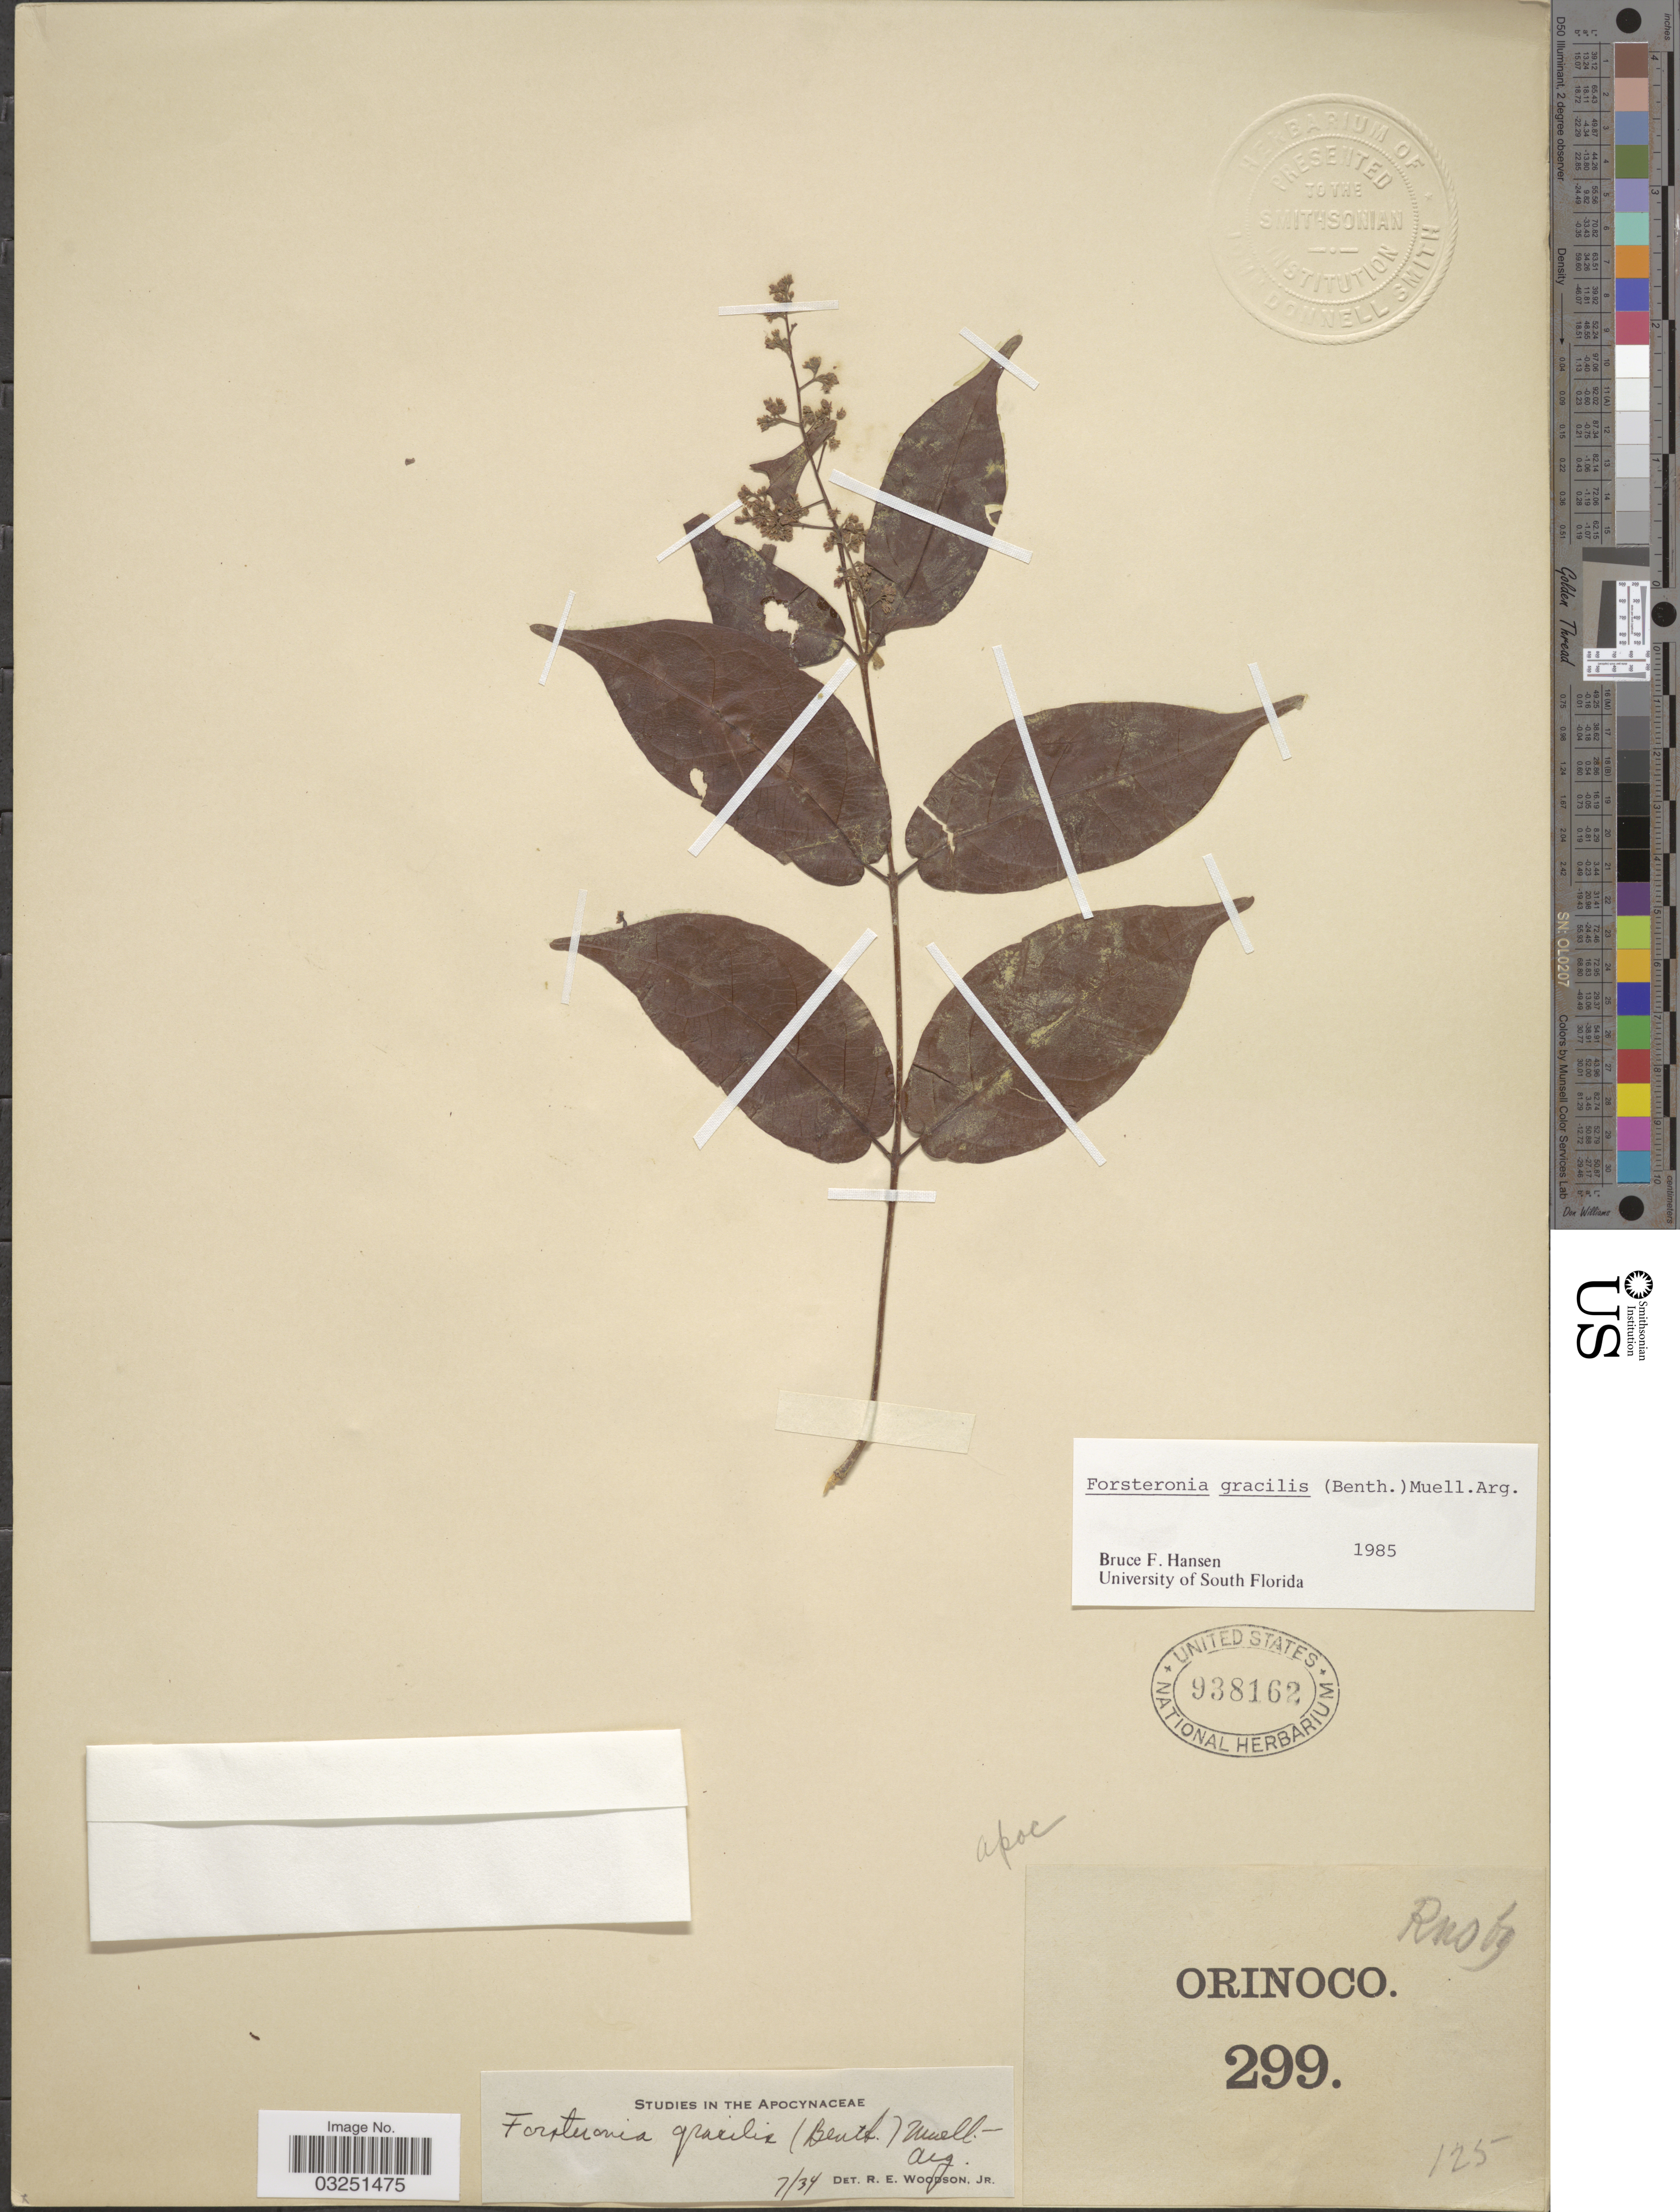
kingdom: Plantae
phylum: Tracheophyta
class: Magnoliopsida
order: Gentianales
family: Apocynaceae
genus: Forsteronia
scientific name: Forsteronia gracilis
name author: (Benth.) Müll. Arg.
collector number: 299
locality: Orinoco.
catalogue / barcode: US 938162